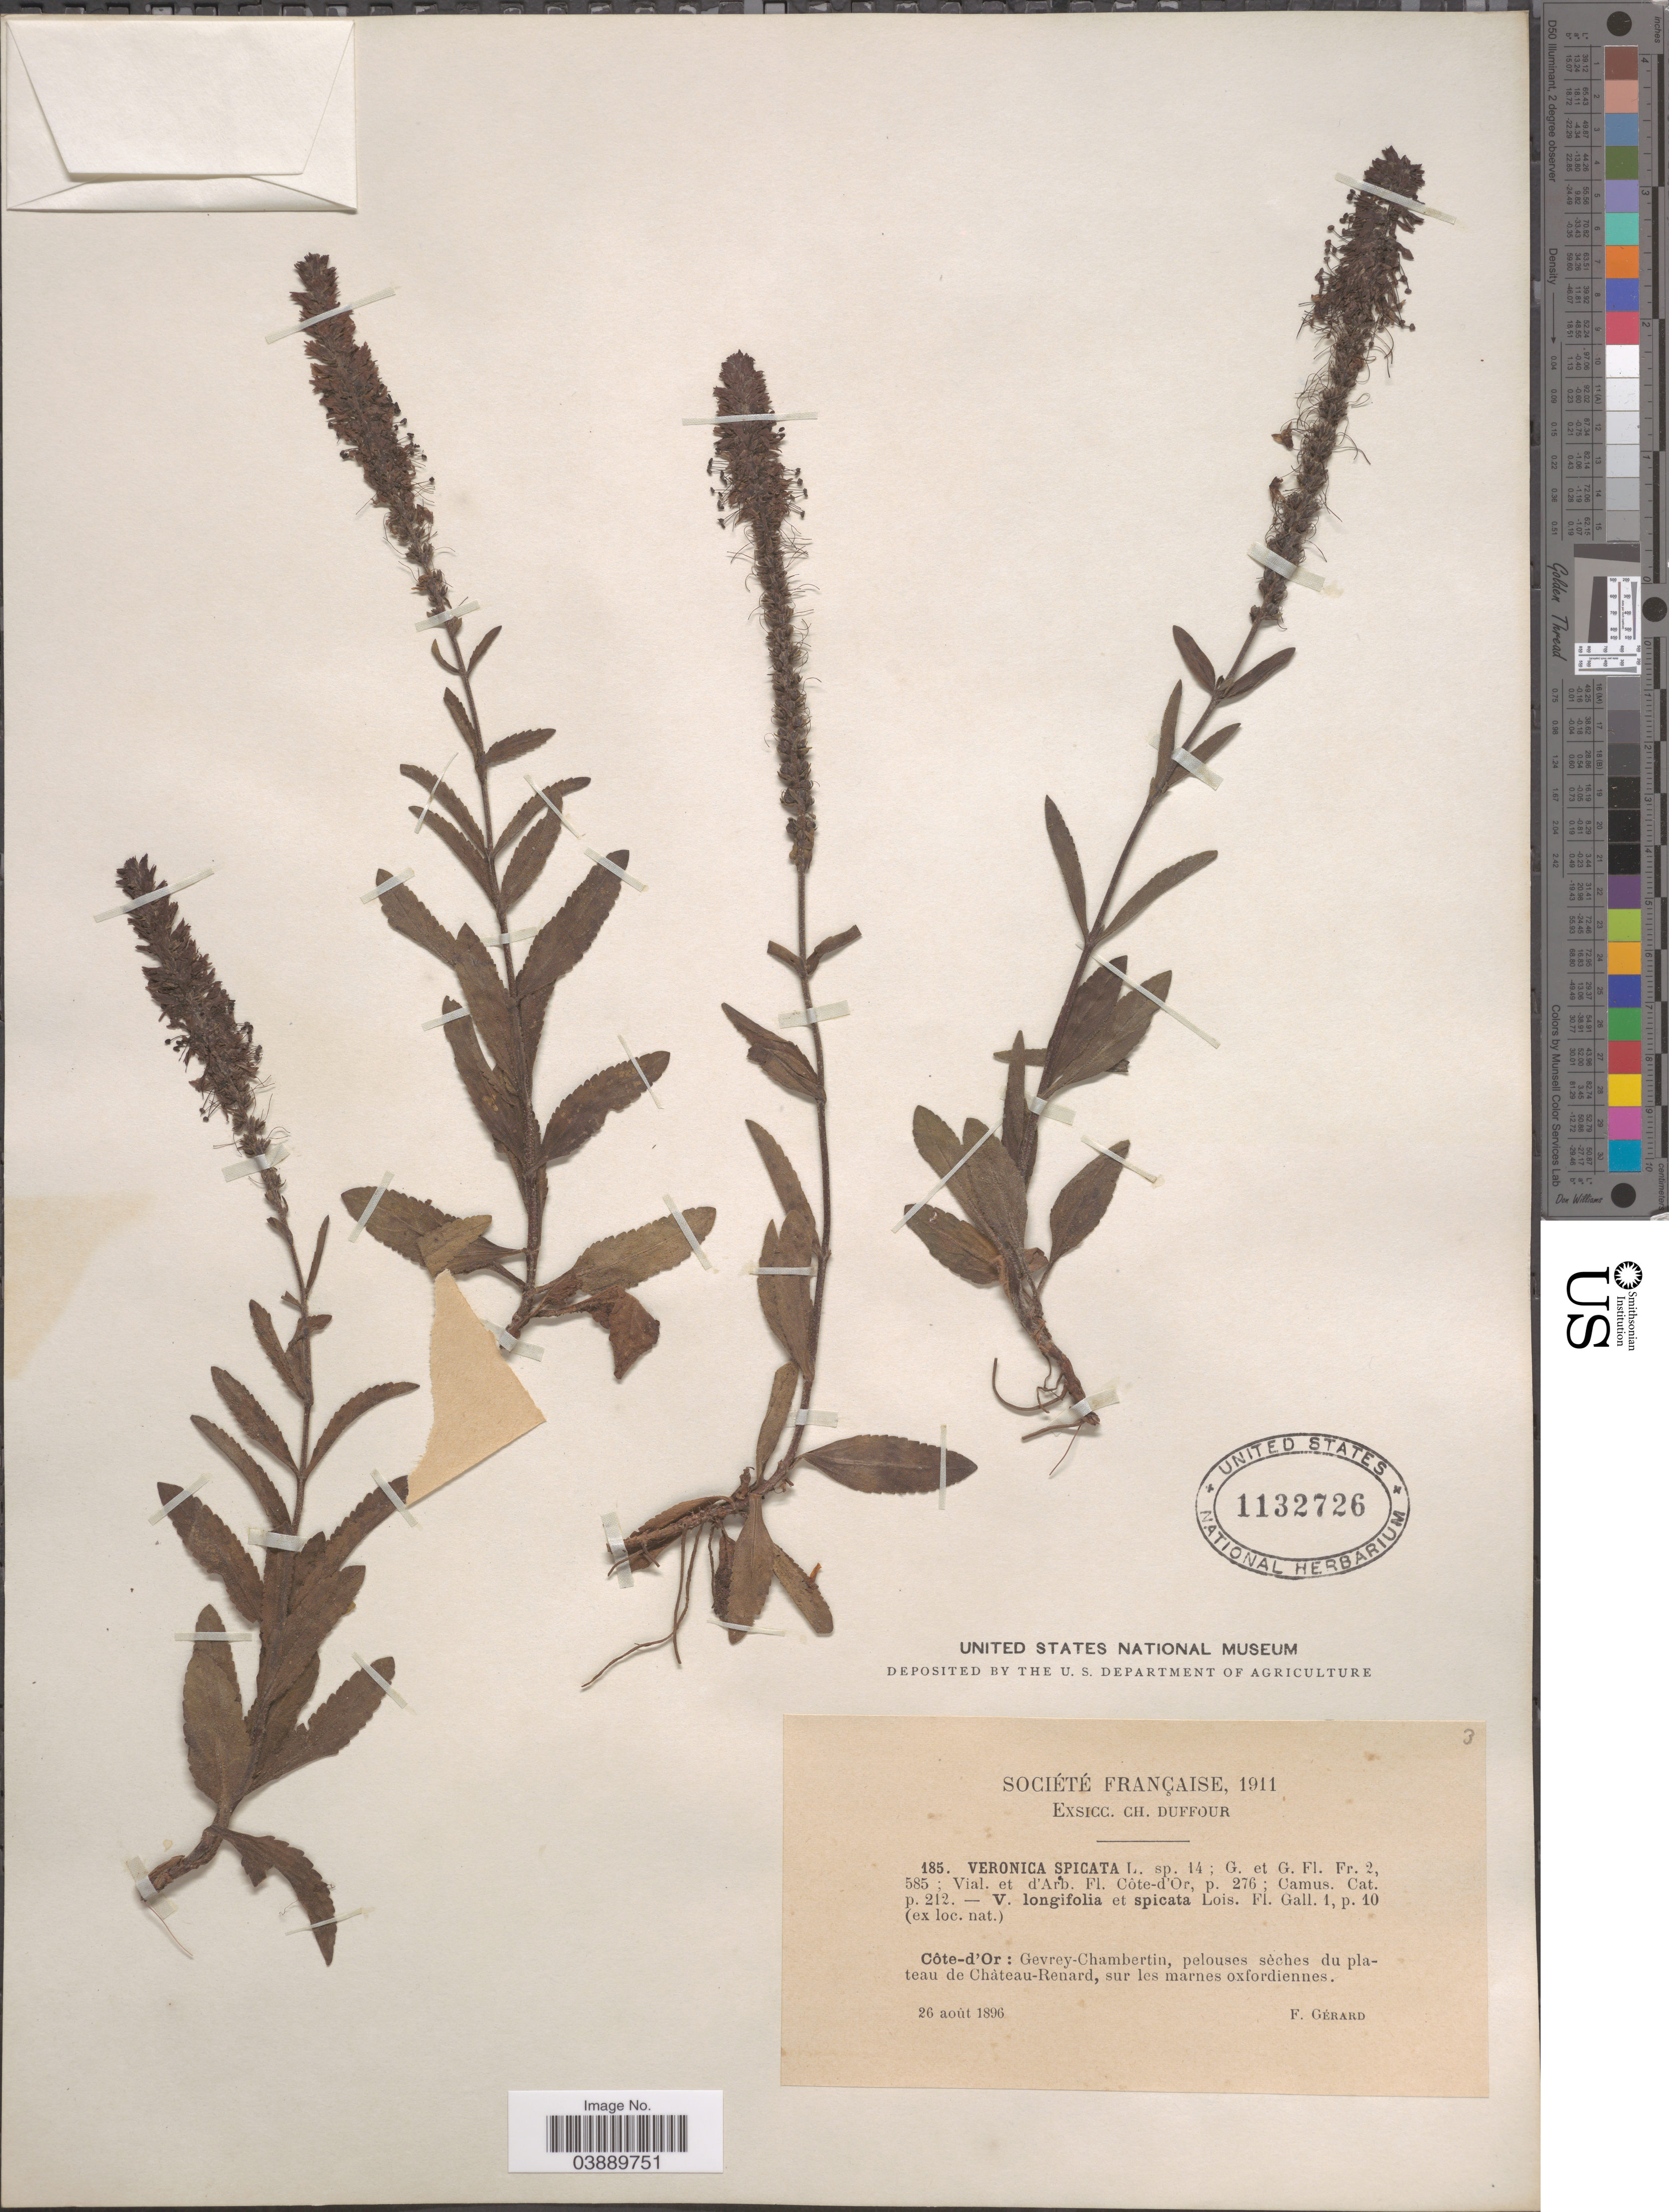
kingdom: Plantae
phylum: Tracheophyta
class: Magnoliopsida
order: Lamiales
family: Plantaginaceae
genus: Veronica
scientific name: Veronica spicata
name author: L.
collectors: F. Gérard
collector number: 185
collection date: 1896-08-26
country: France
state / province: Bourgogne-Franche-Comté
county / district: Côte-d'Or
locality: Société Française. Côte-d'Or: Gevrey-Chambertin, pelouses sèches du plateau de Chàteau-Renard, sur les marnes oxfordiennes.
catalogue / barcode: US 1132726